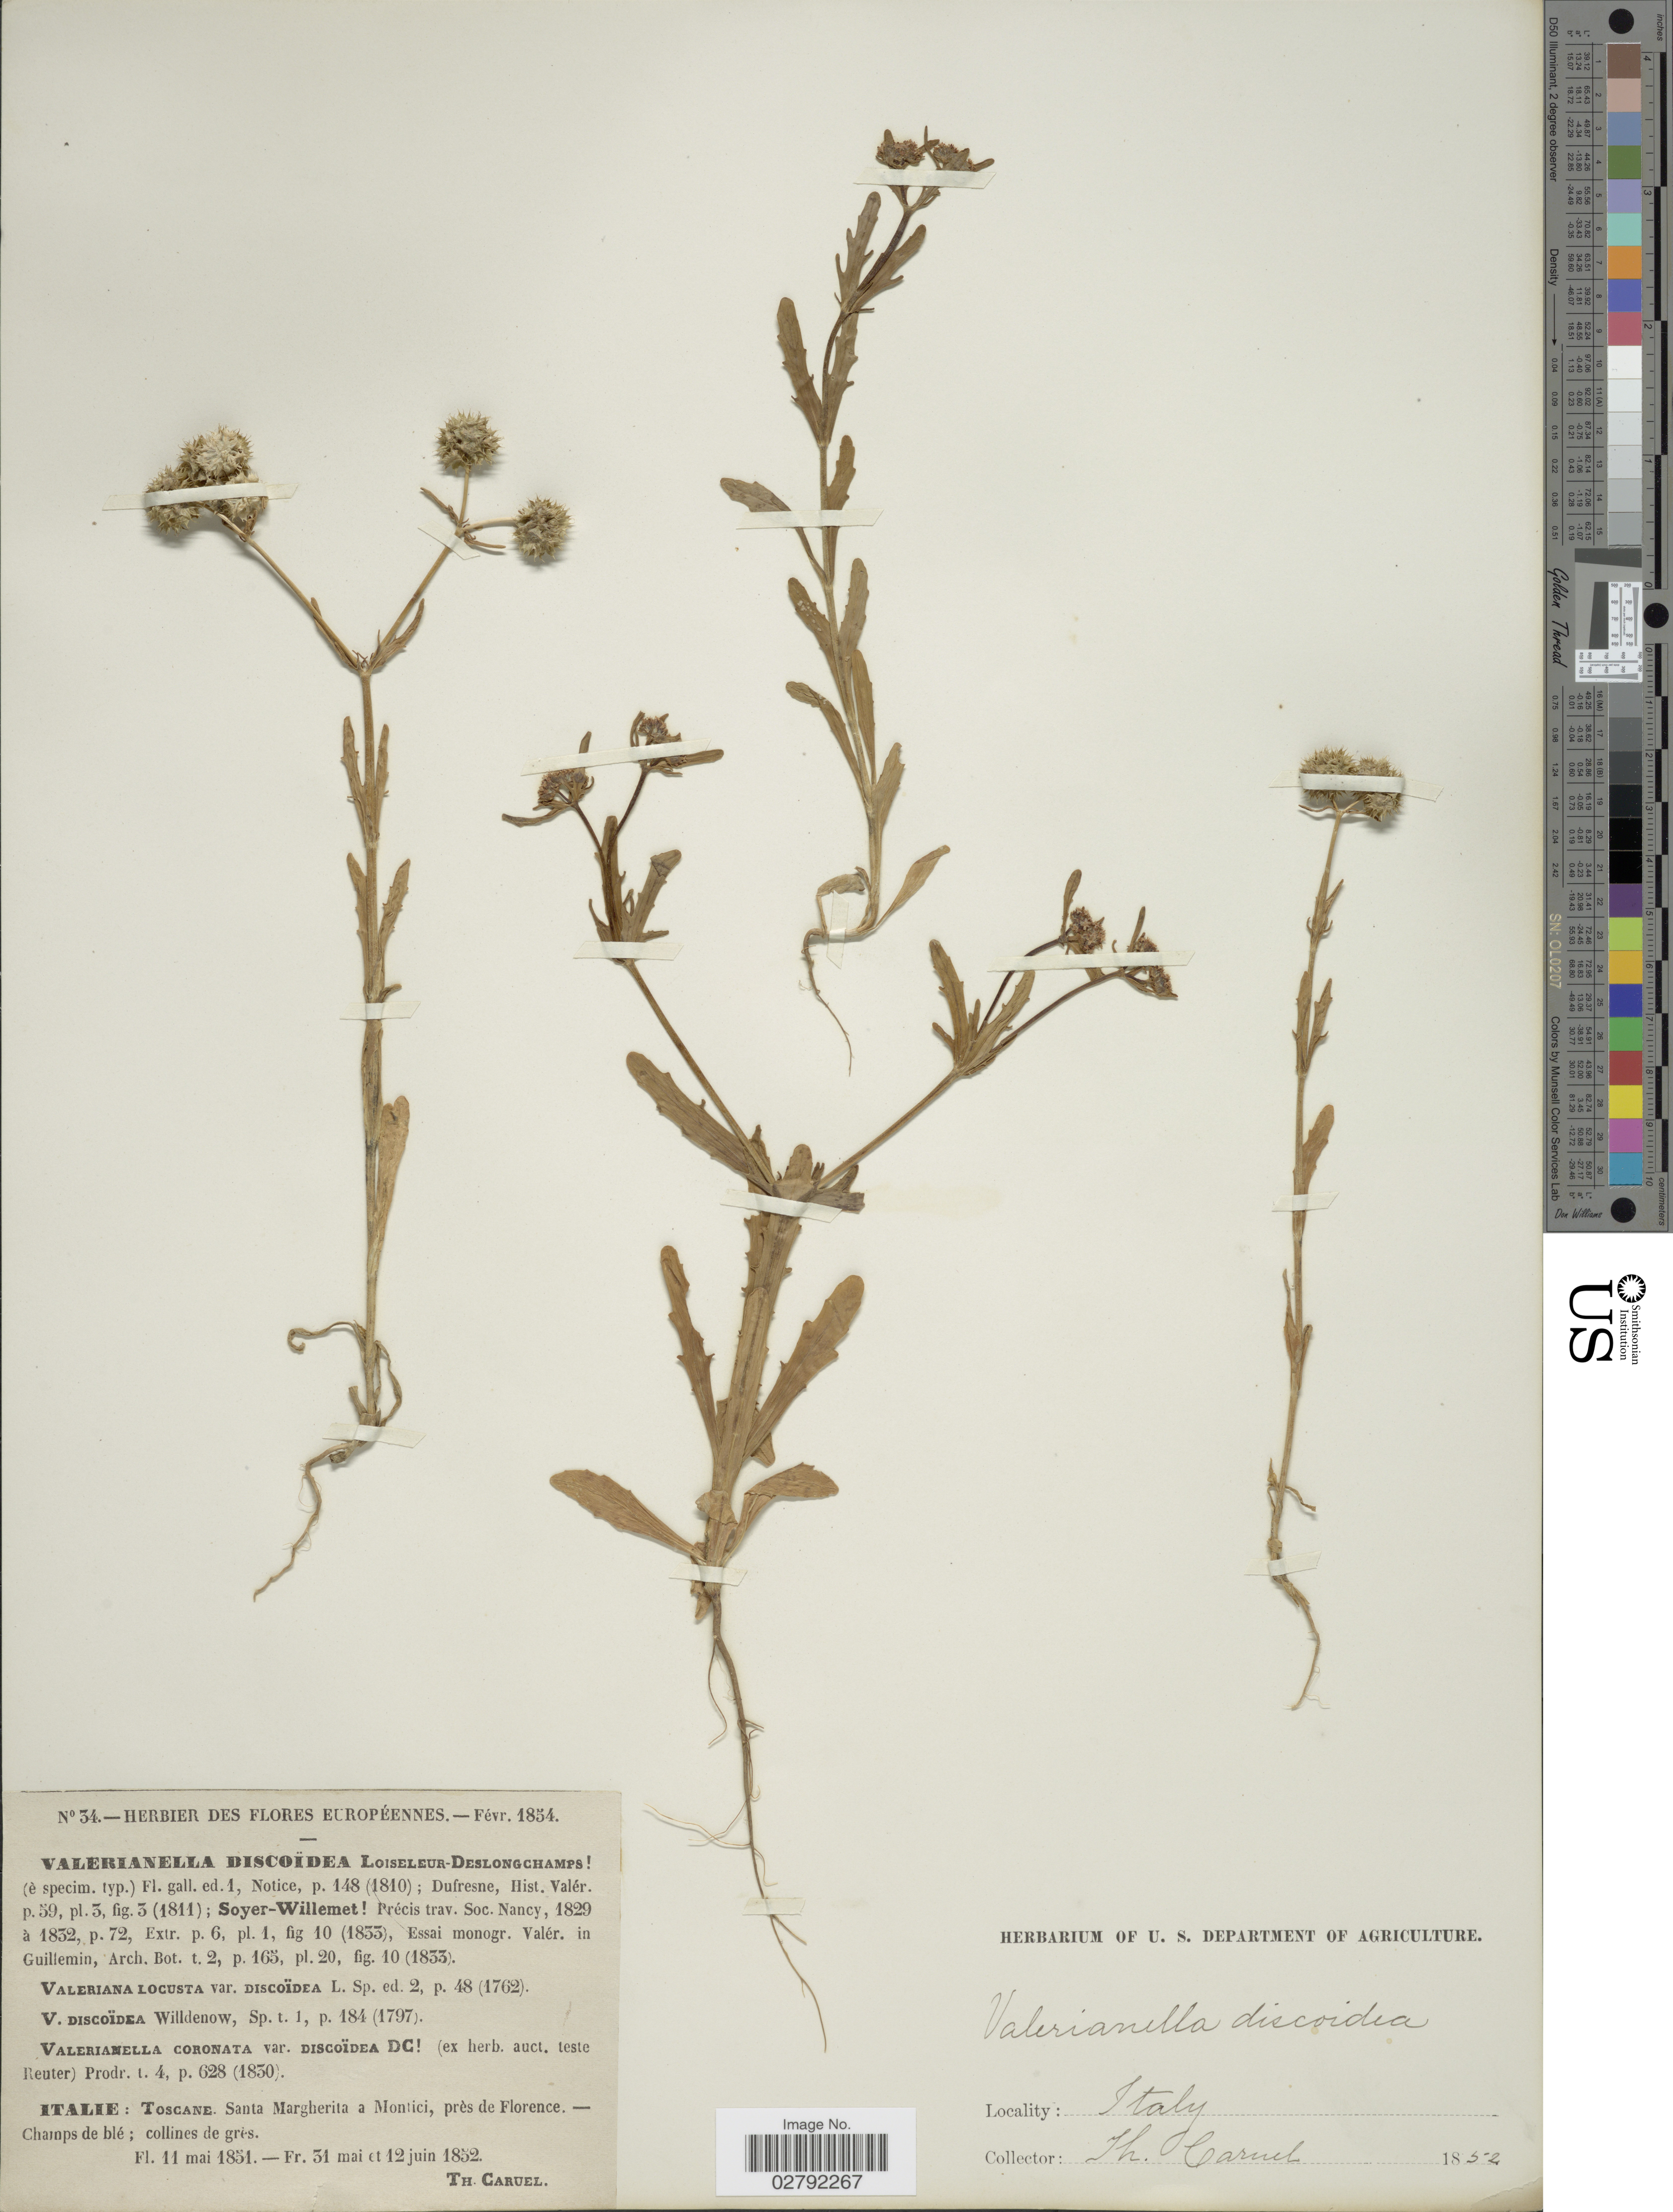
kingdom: Plantae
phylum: Tracheophyta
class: Magnoliopsida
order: Dipsacales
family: Caprifoliaceae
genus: Valerianella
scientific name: Valerianella discoidea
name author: (L.) Loisel.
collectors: T. Caruel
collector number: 34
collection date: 1851-05-11/1852-06-12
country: Italy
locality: Toscane. Santa Margherita a Montici, près de Florence.